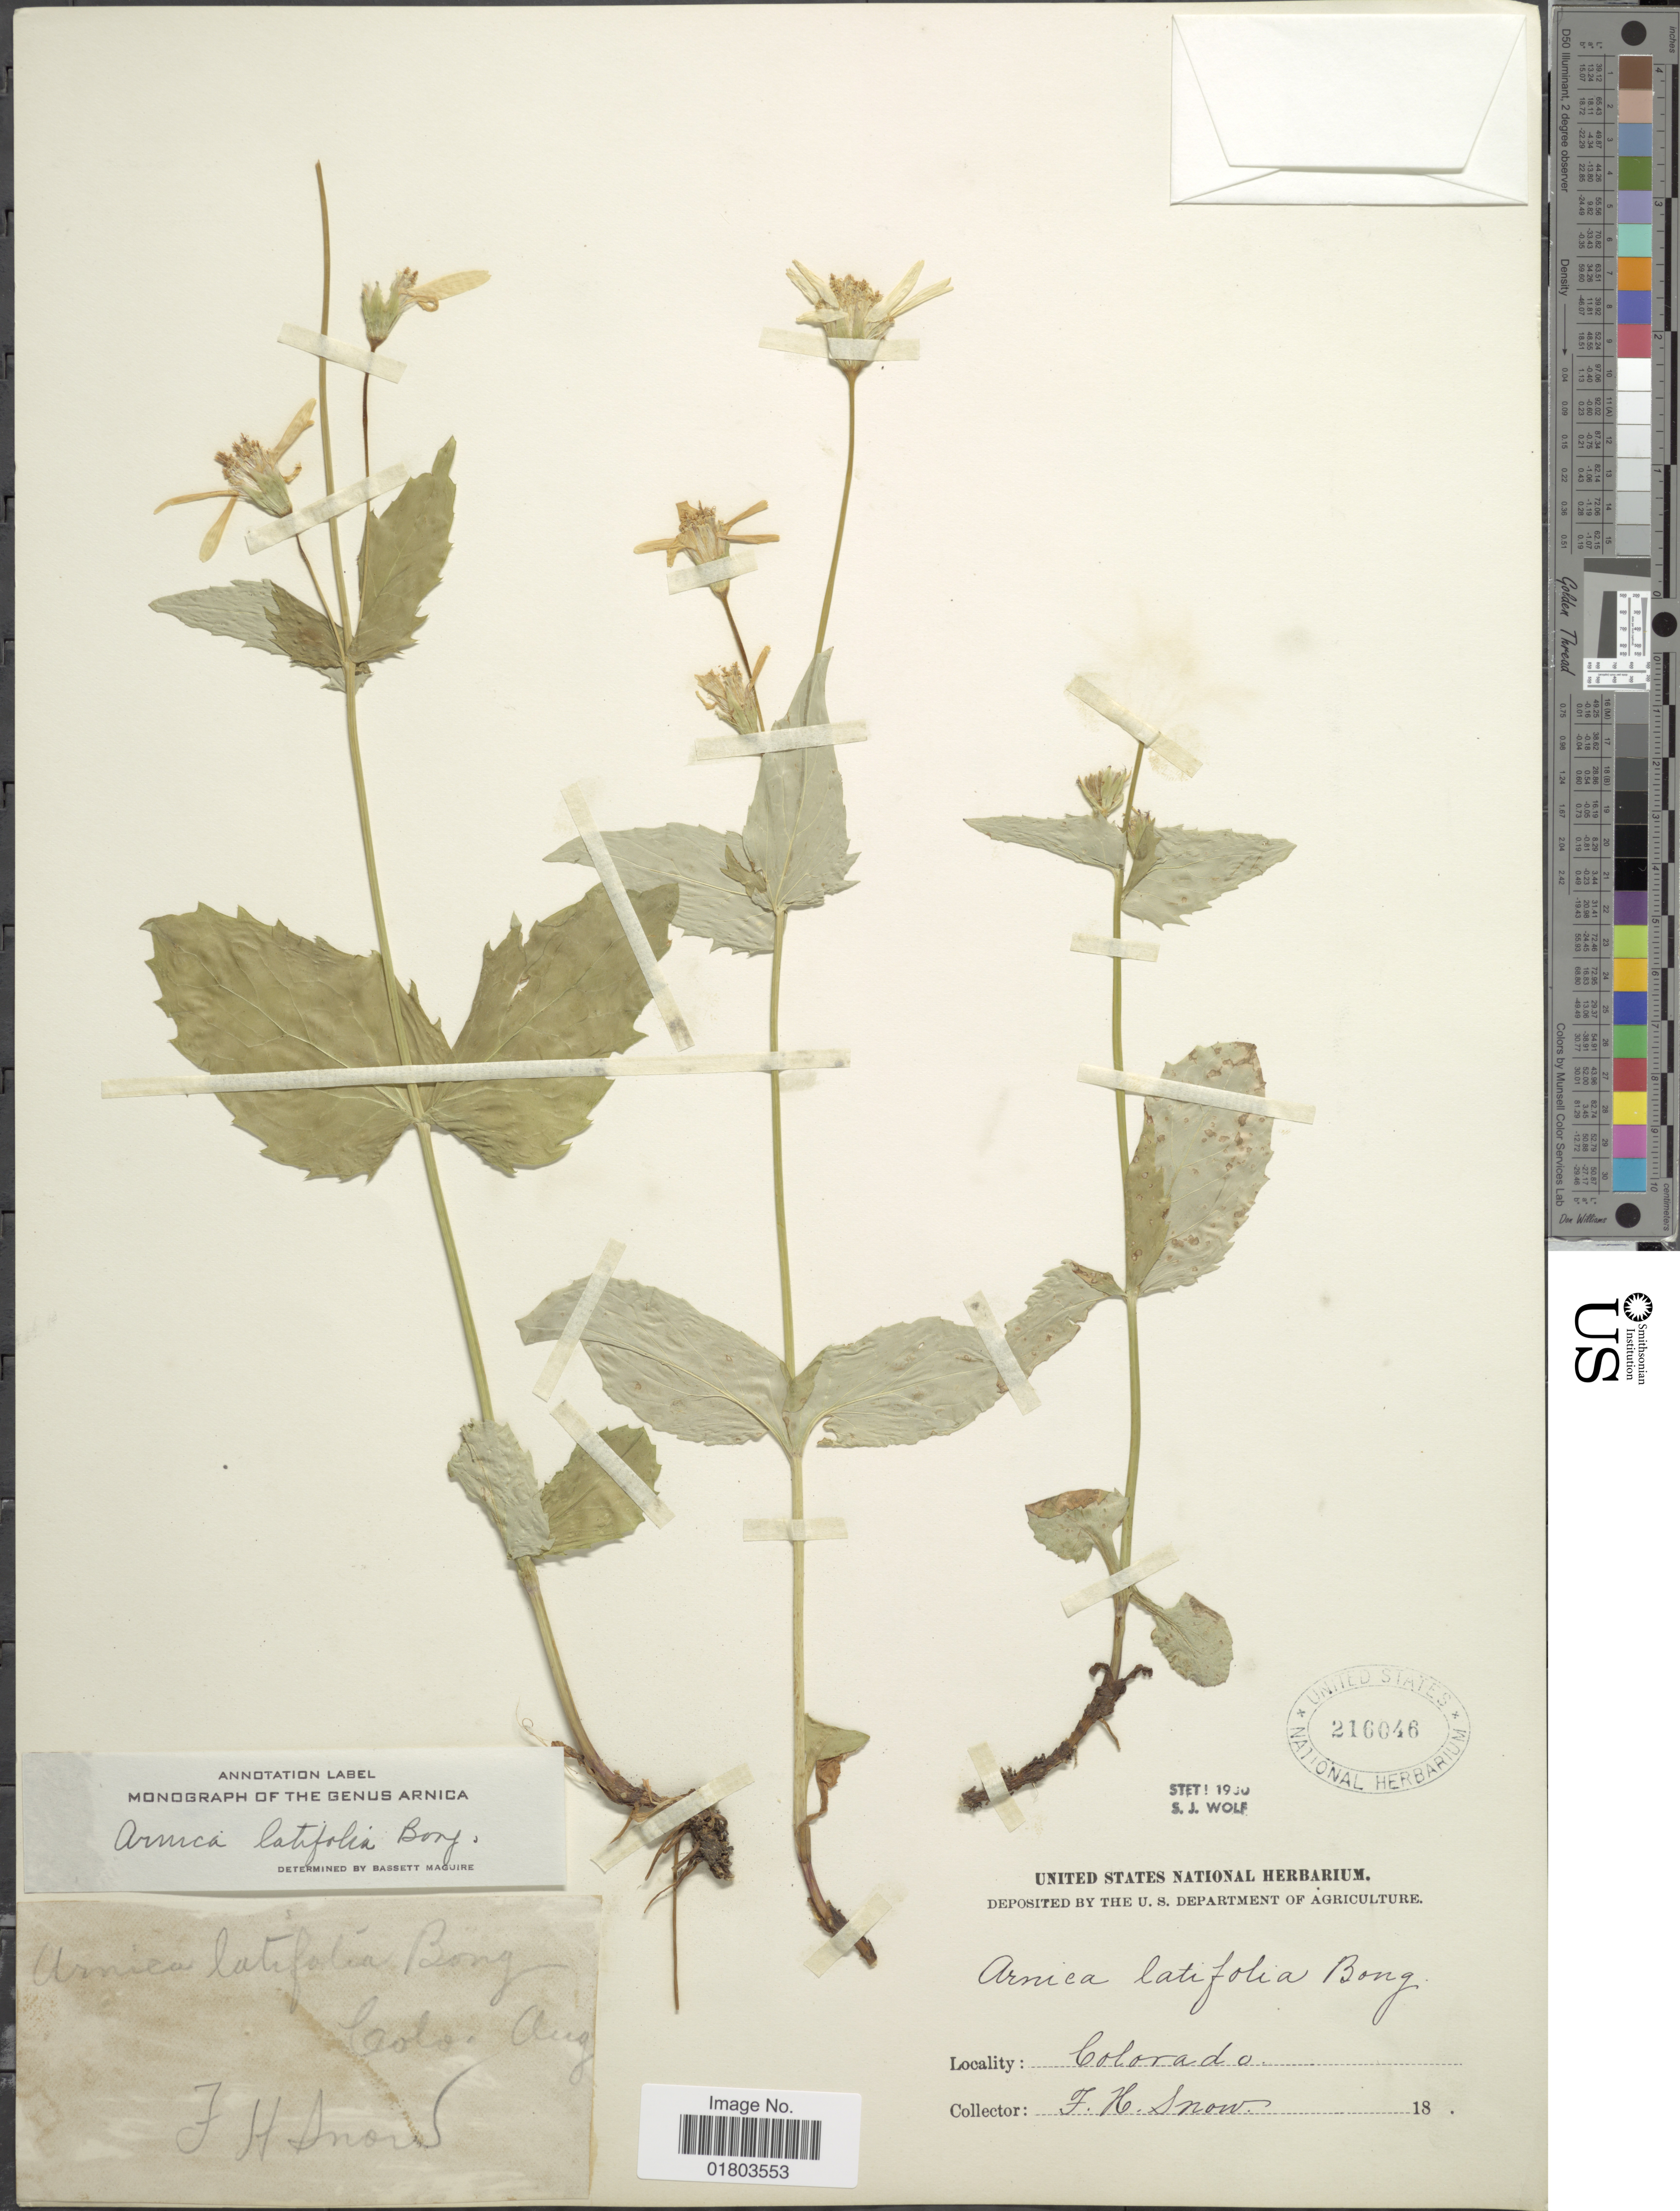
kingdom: Plantae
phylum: Tracheophyta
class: Magnoliopsida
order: Asterales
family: Asteraceae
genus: Arnica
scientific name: Arnica latifolia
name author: Bong.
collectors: F. H. Snow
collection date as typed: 18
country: United States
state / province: Colorado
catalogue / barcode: US 216046